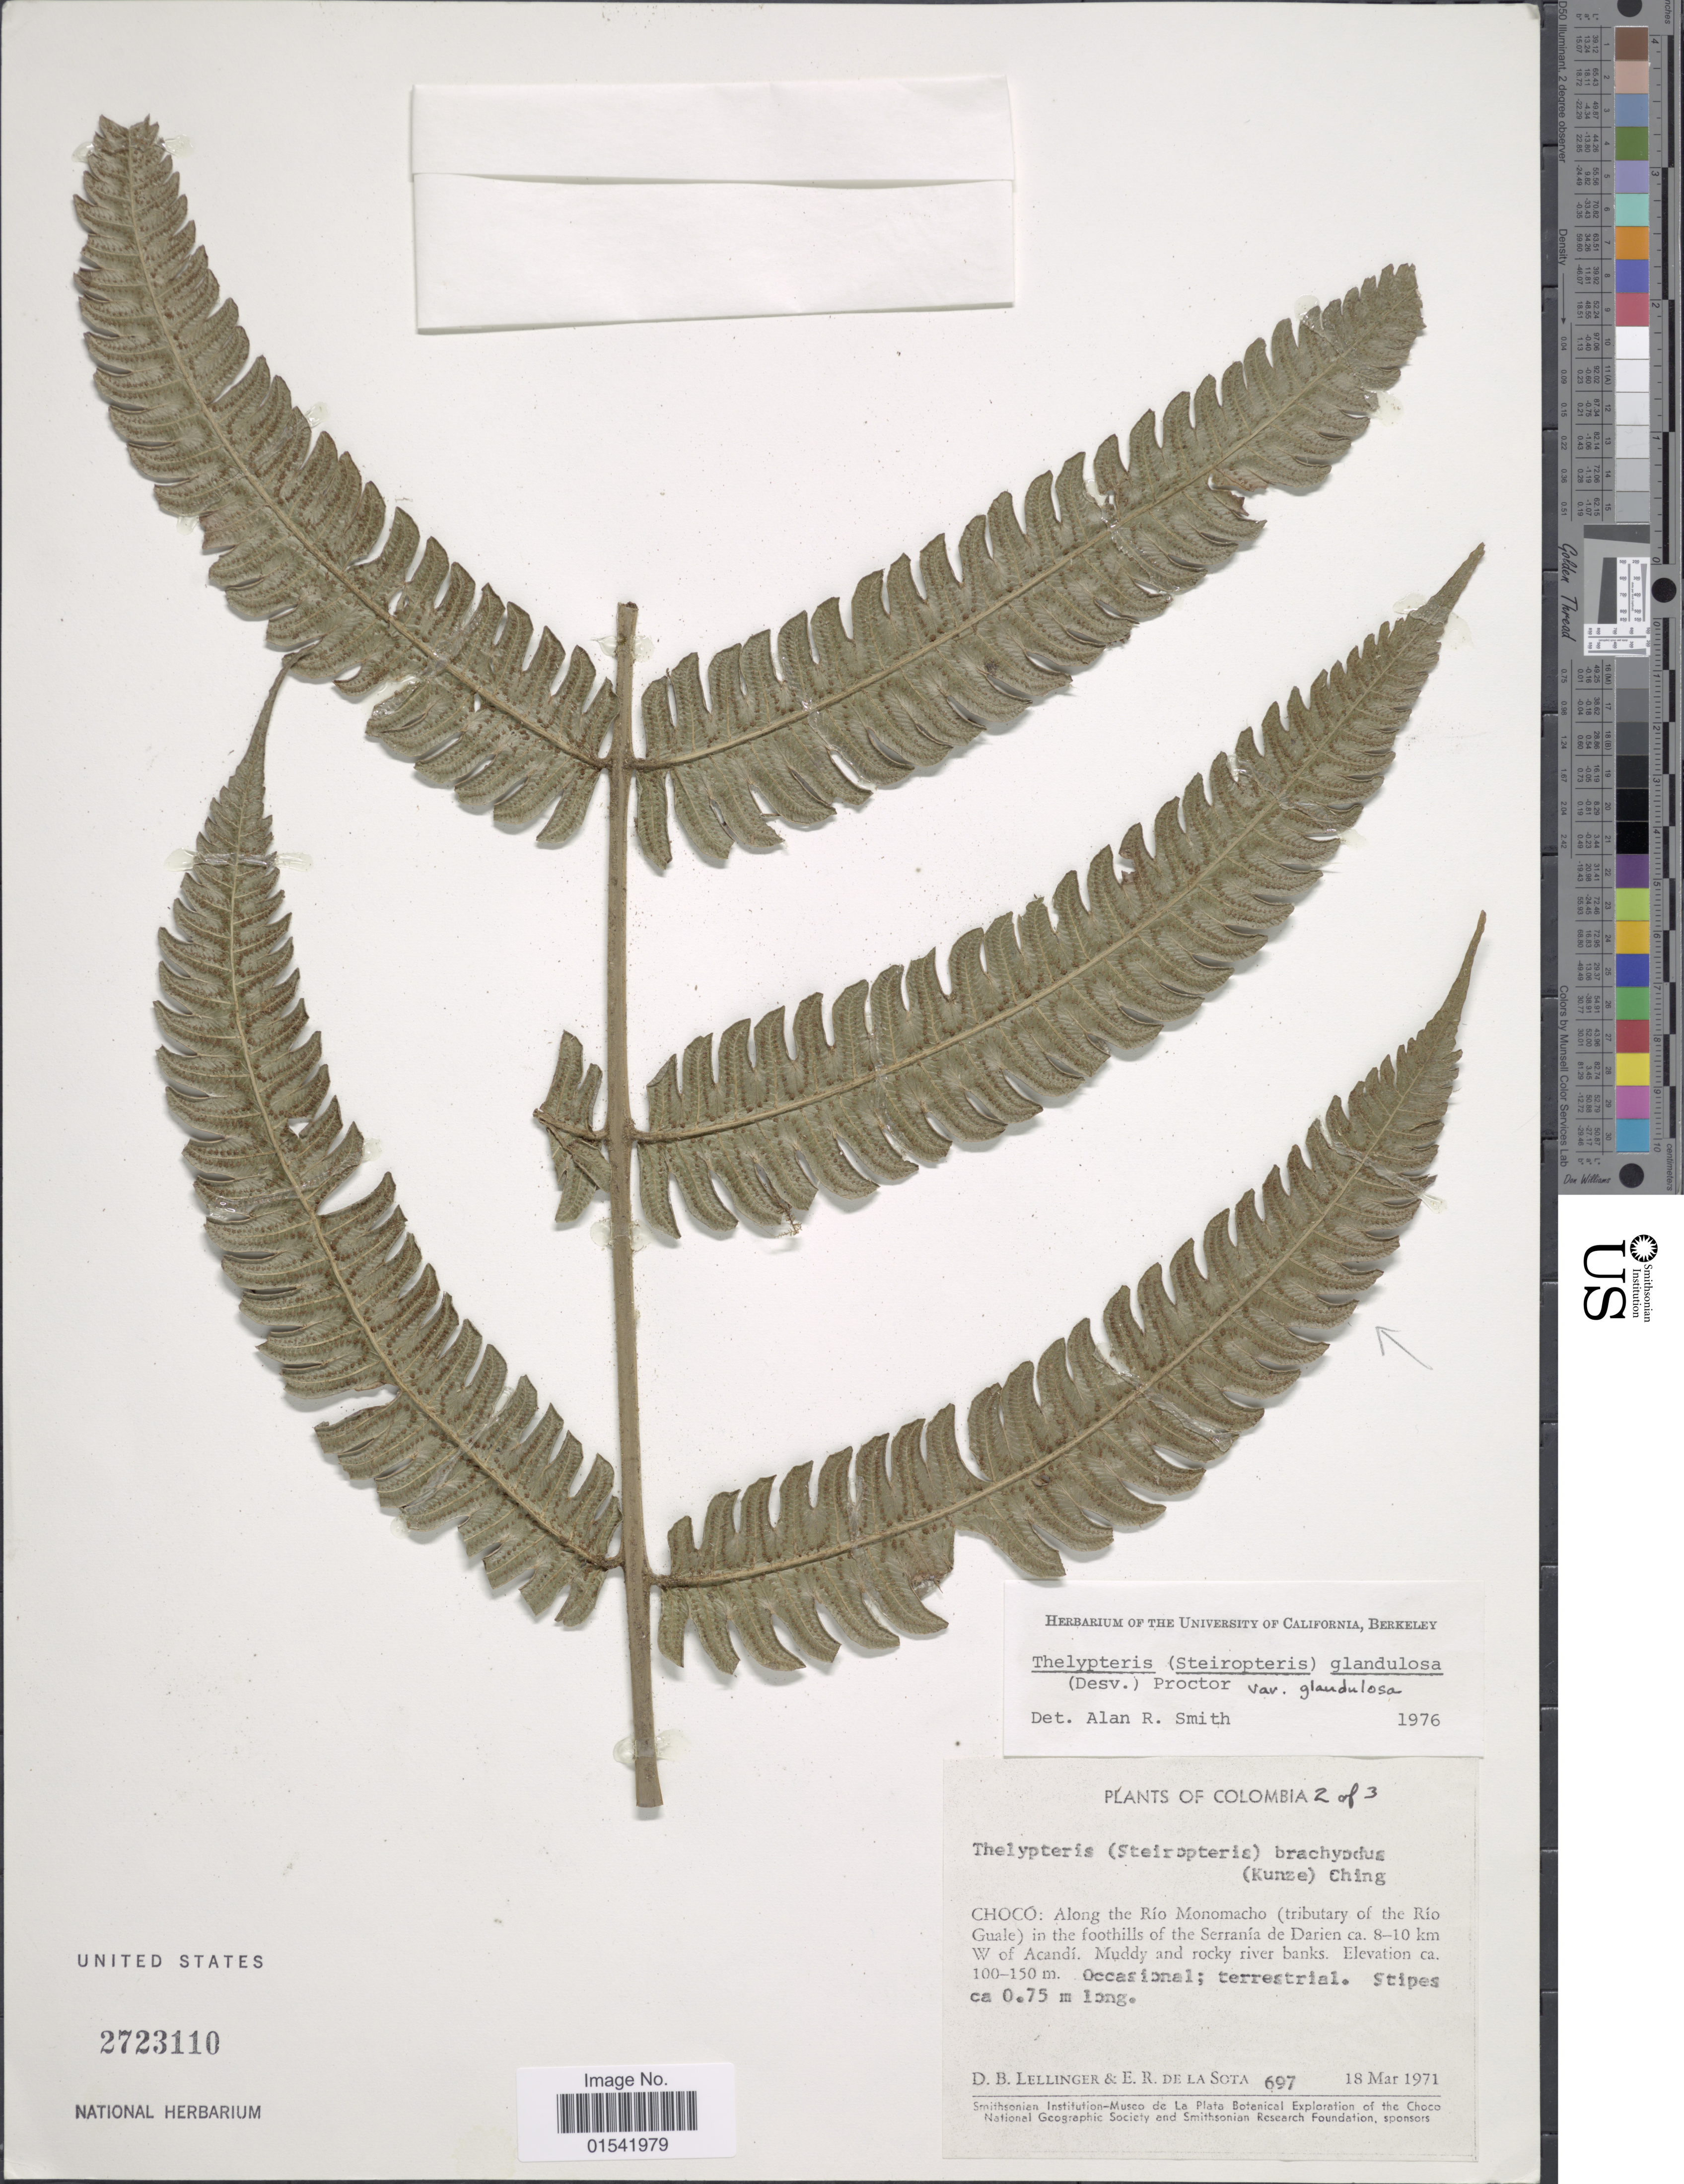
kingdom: Plantae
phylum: Tracheophyta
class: Polypodiopsida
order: Polypodiales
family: Thelypteridaceae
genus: Steiropteris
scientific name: Steiropteris glandulosa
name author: (Hook. f.) Pic. Serm.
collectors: D. B. Lellinger & E. R. de la Sota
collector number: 697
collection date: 1971-03-18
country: Colombia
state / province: Chocó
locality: Along the Río Monomacho (tributary of the Río Guale) in the foothills of the Serranía de Darien ca. 8-10 km W of Acandí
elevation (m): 100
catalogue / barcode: US 2723110